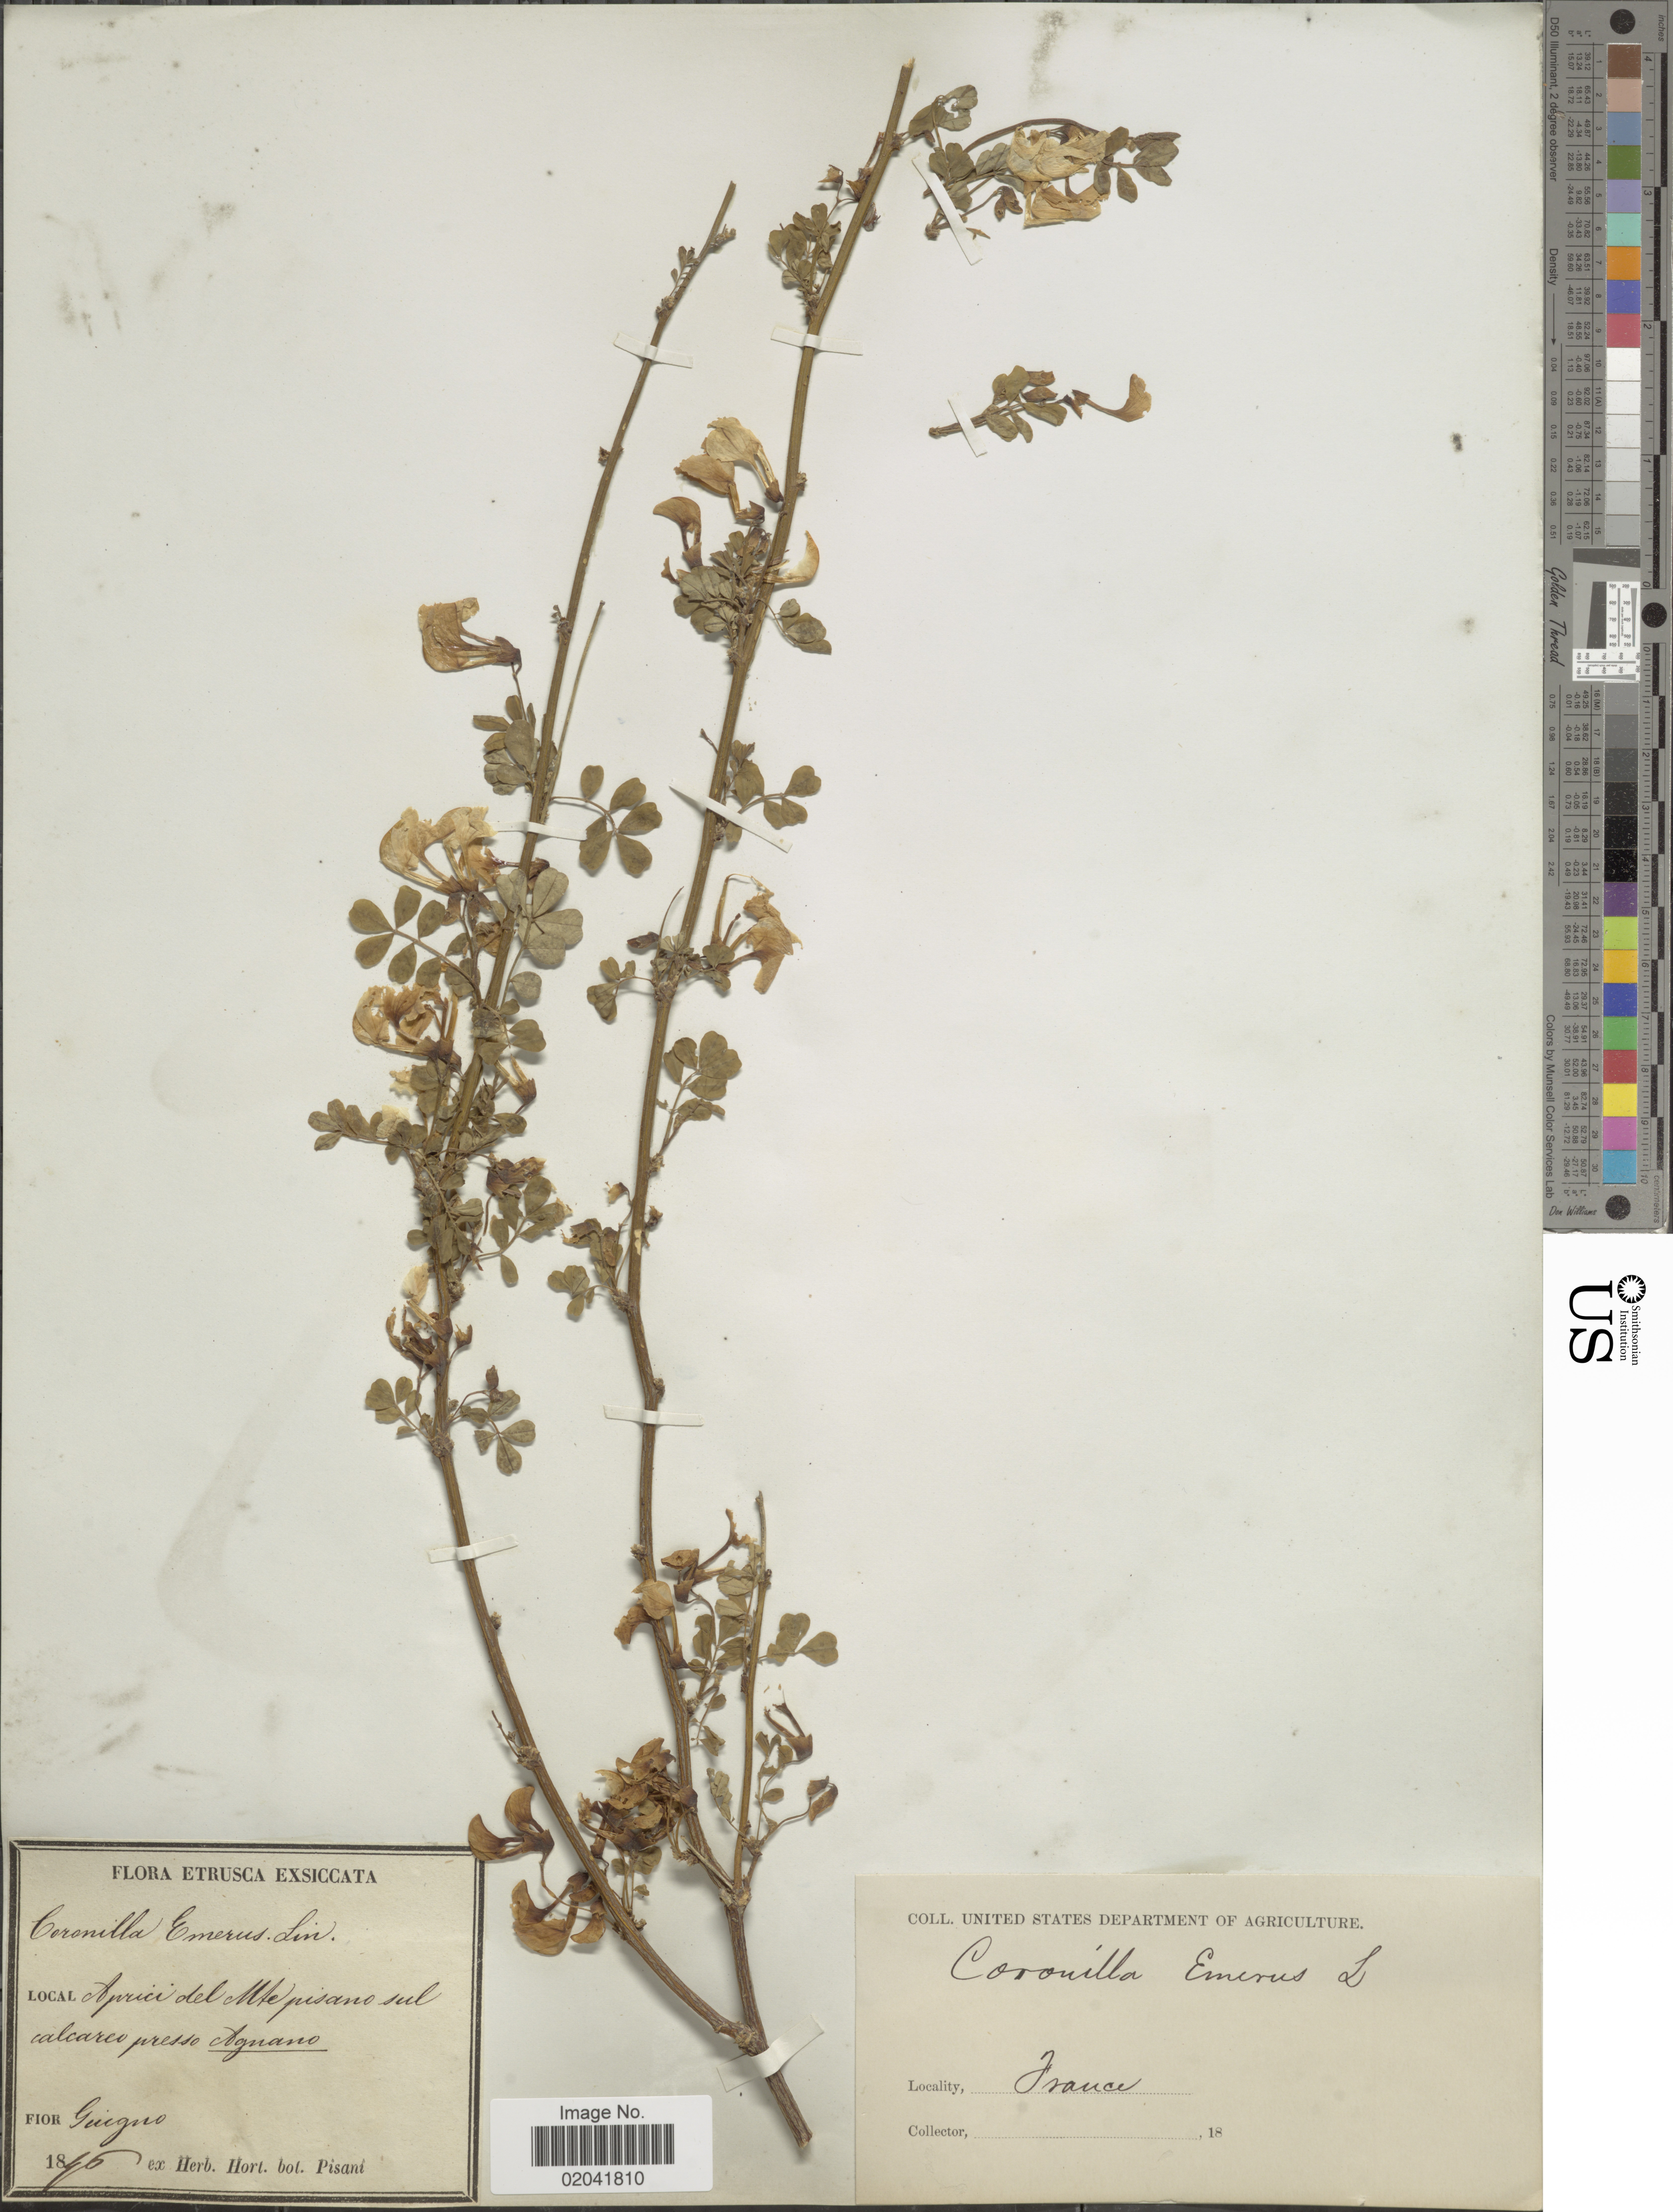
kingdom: Plantae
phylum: Tracheophyta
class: Magnoliopsida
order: Fabales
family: Fabaceae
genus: Coronilla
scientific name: Coronilla emerus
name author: L.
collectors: ex herb. Hort. Bot. Pisani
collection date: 1846-06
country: Italy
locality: Etrusca, Aprici del Mte pisano sul calcarco presso Agnano [interpreted]